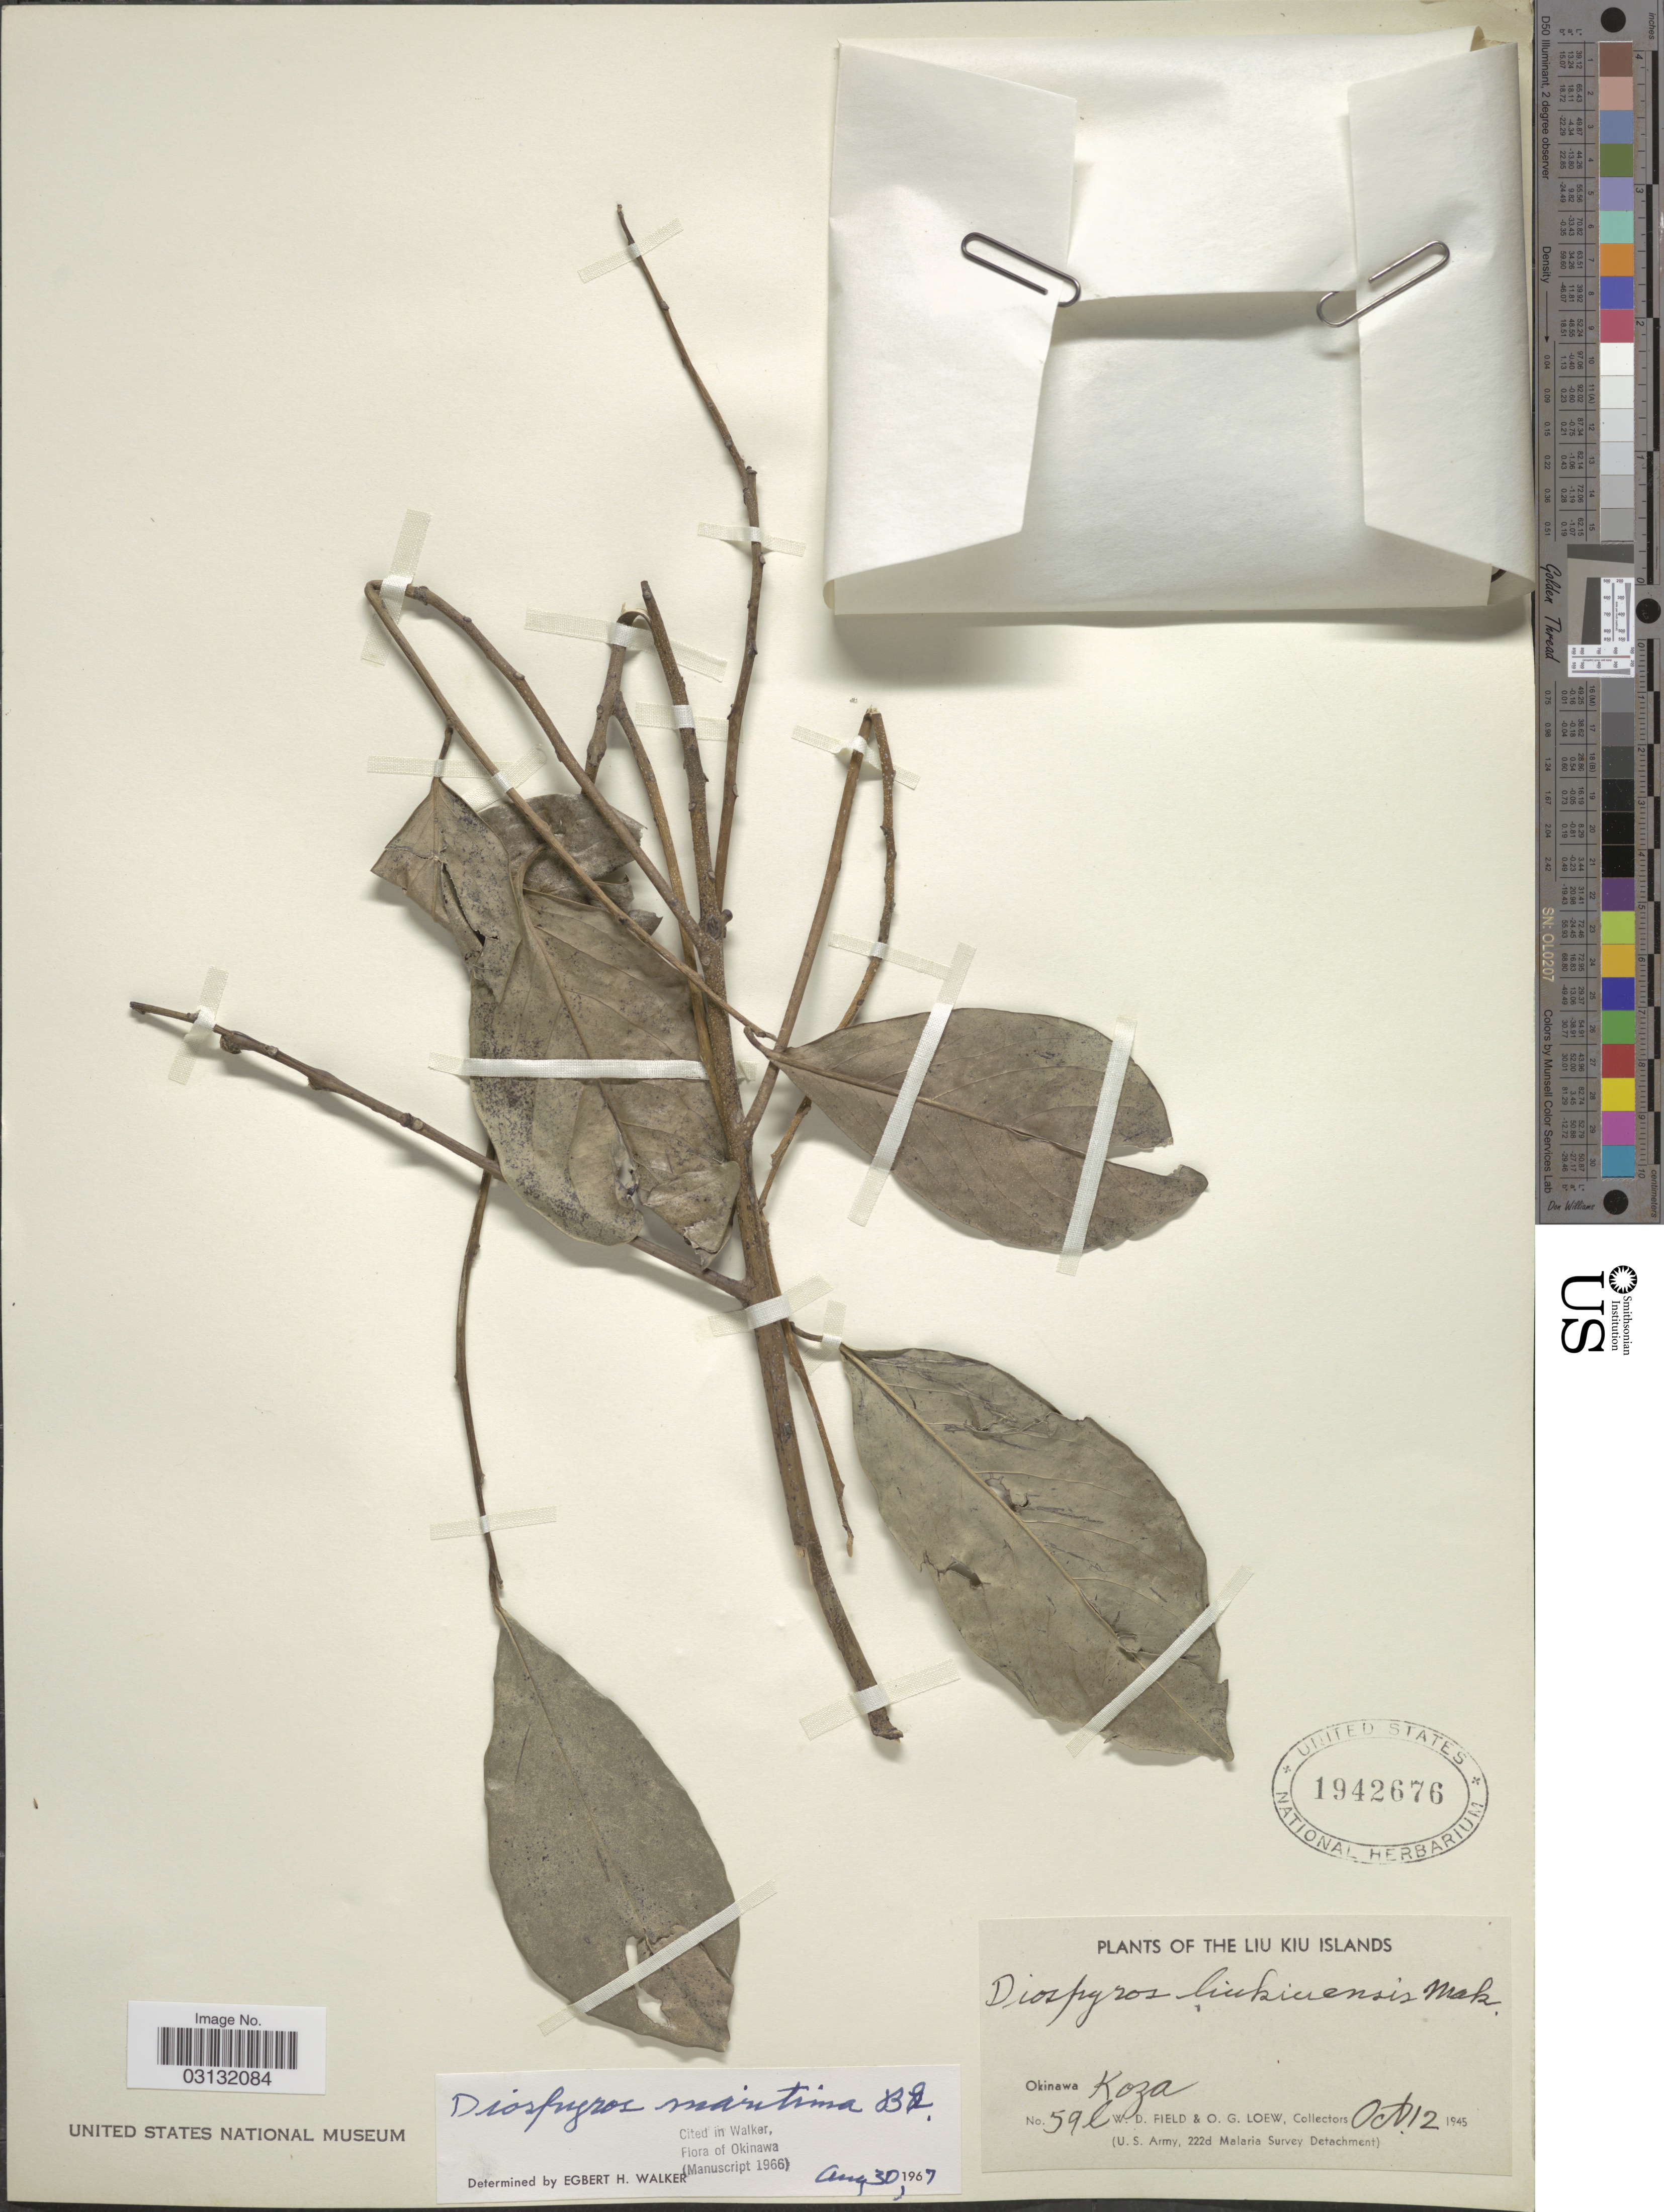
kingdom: Plantae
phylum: Tracheophyta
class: Magnoliopsida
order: Ericales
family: Ebenaceae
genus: Diospyros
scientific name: Diospyros maritima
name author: Blume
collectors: W. D. Field & O. G. Loew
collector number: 59l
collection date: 1945-10-12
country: Japan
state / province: Okinawa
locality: The Liu Kiu Islands, Okinawa Koza.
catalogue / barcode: US 1942676